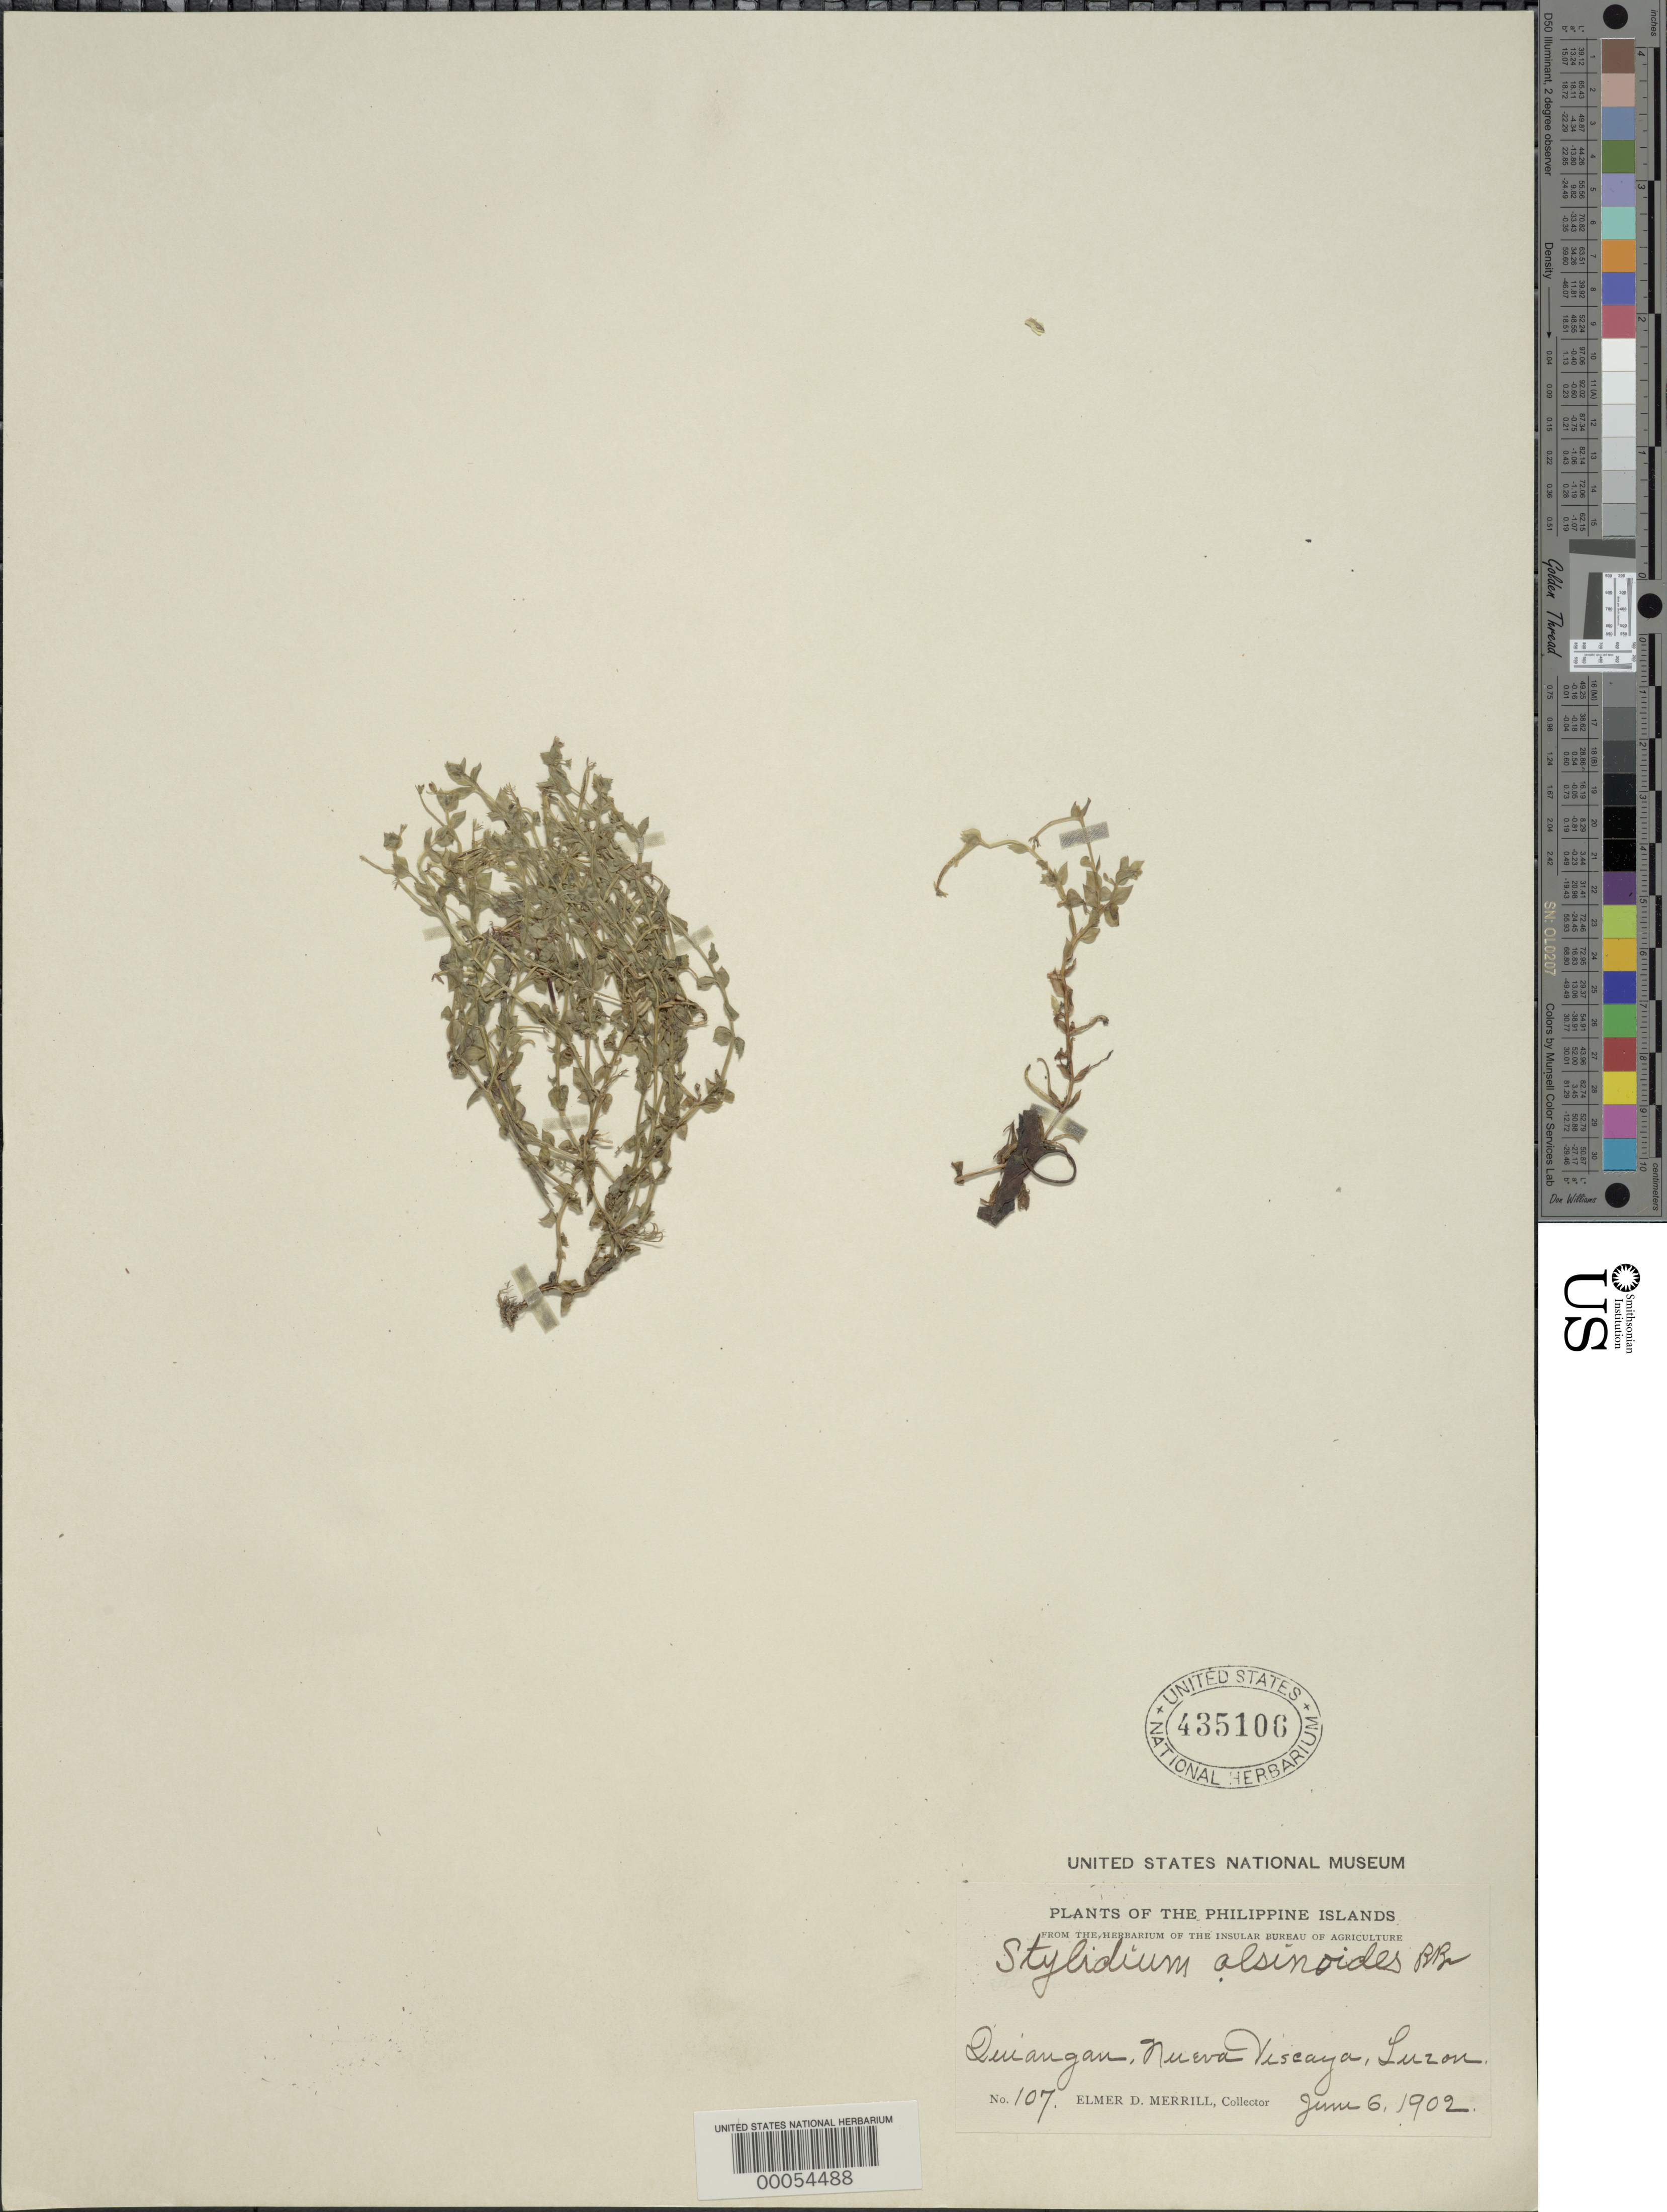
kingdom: Plantae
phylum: Tracheophyta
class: Magnoliopsida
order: Asterales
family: Stylidiaceae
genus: Stylidium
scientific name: Stylidium alsinoides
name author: R. Br.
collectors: E. D. Merrill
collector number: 107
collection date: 1902-06-06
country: Philippines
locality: Quiangan, Nueva Viscaya, Luzon.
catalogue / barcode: US 435106